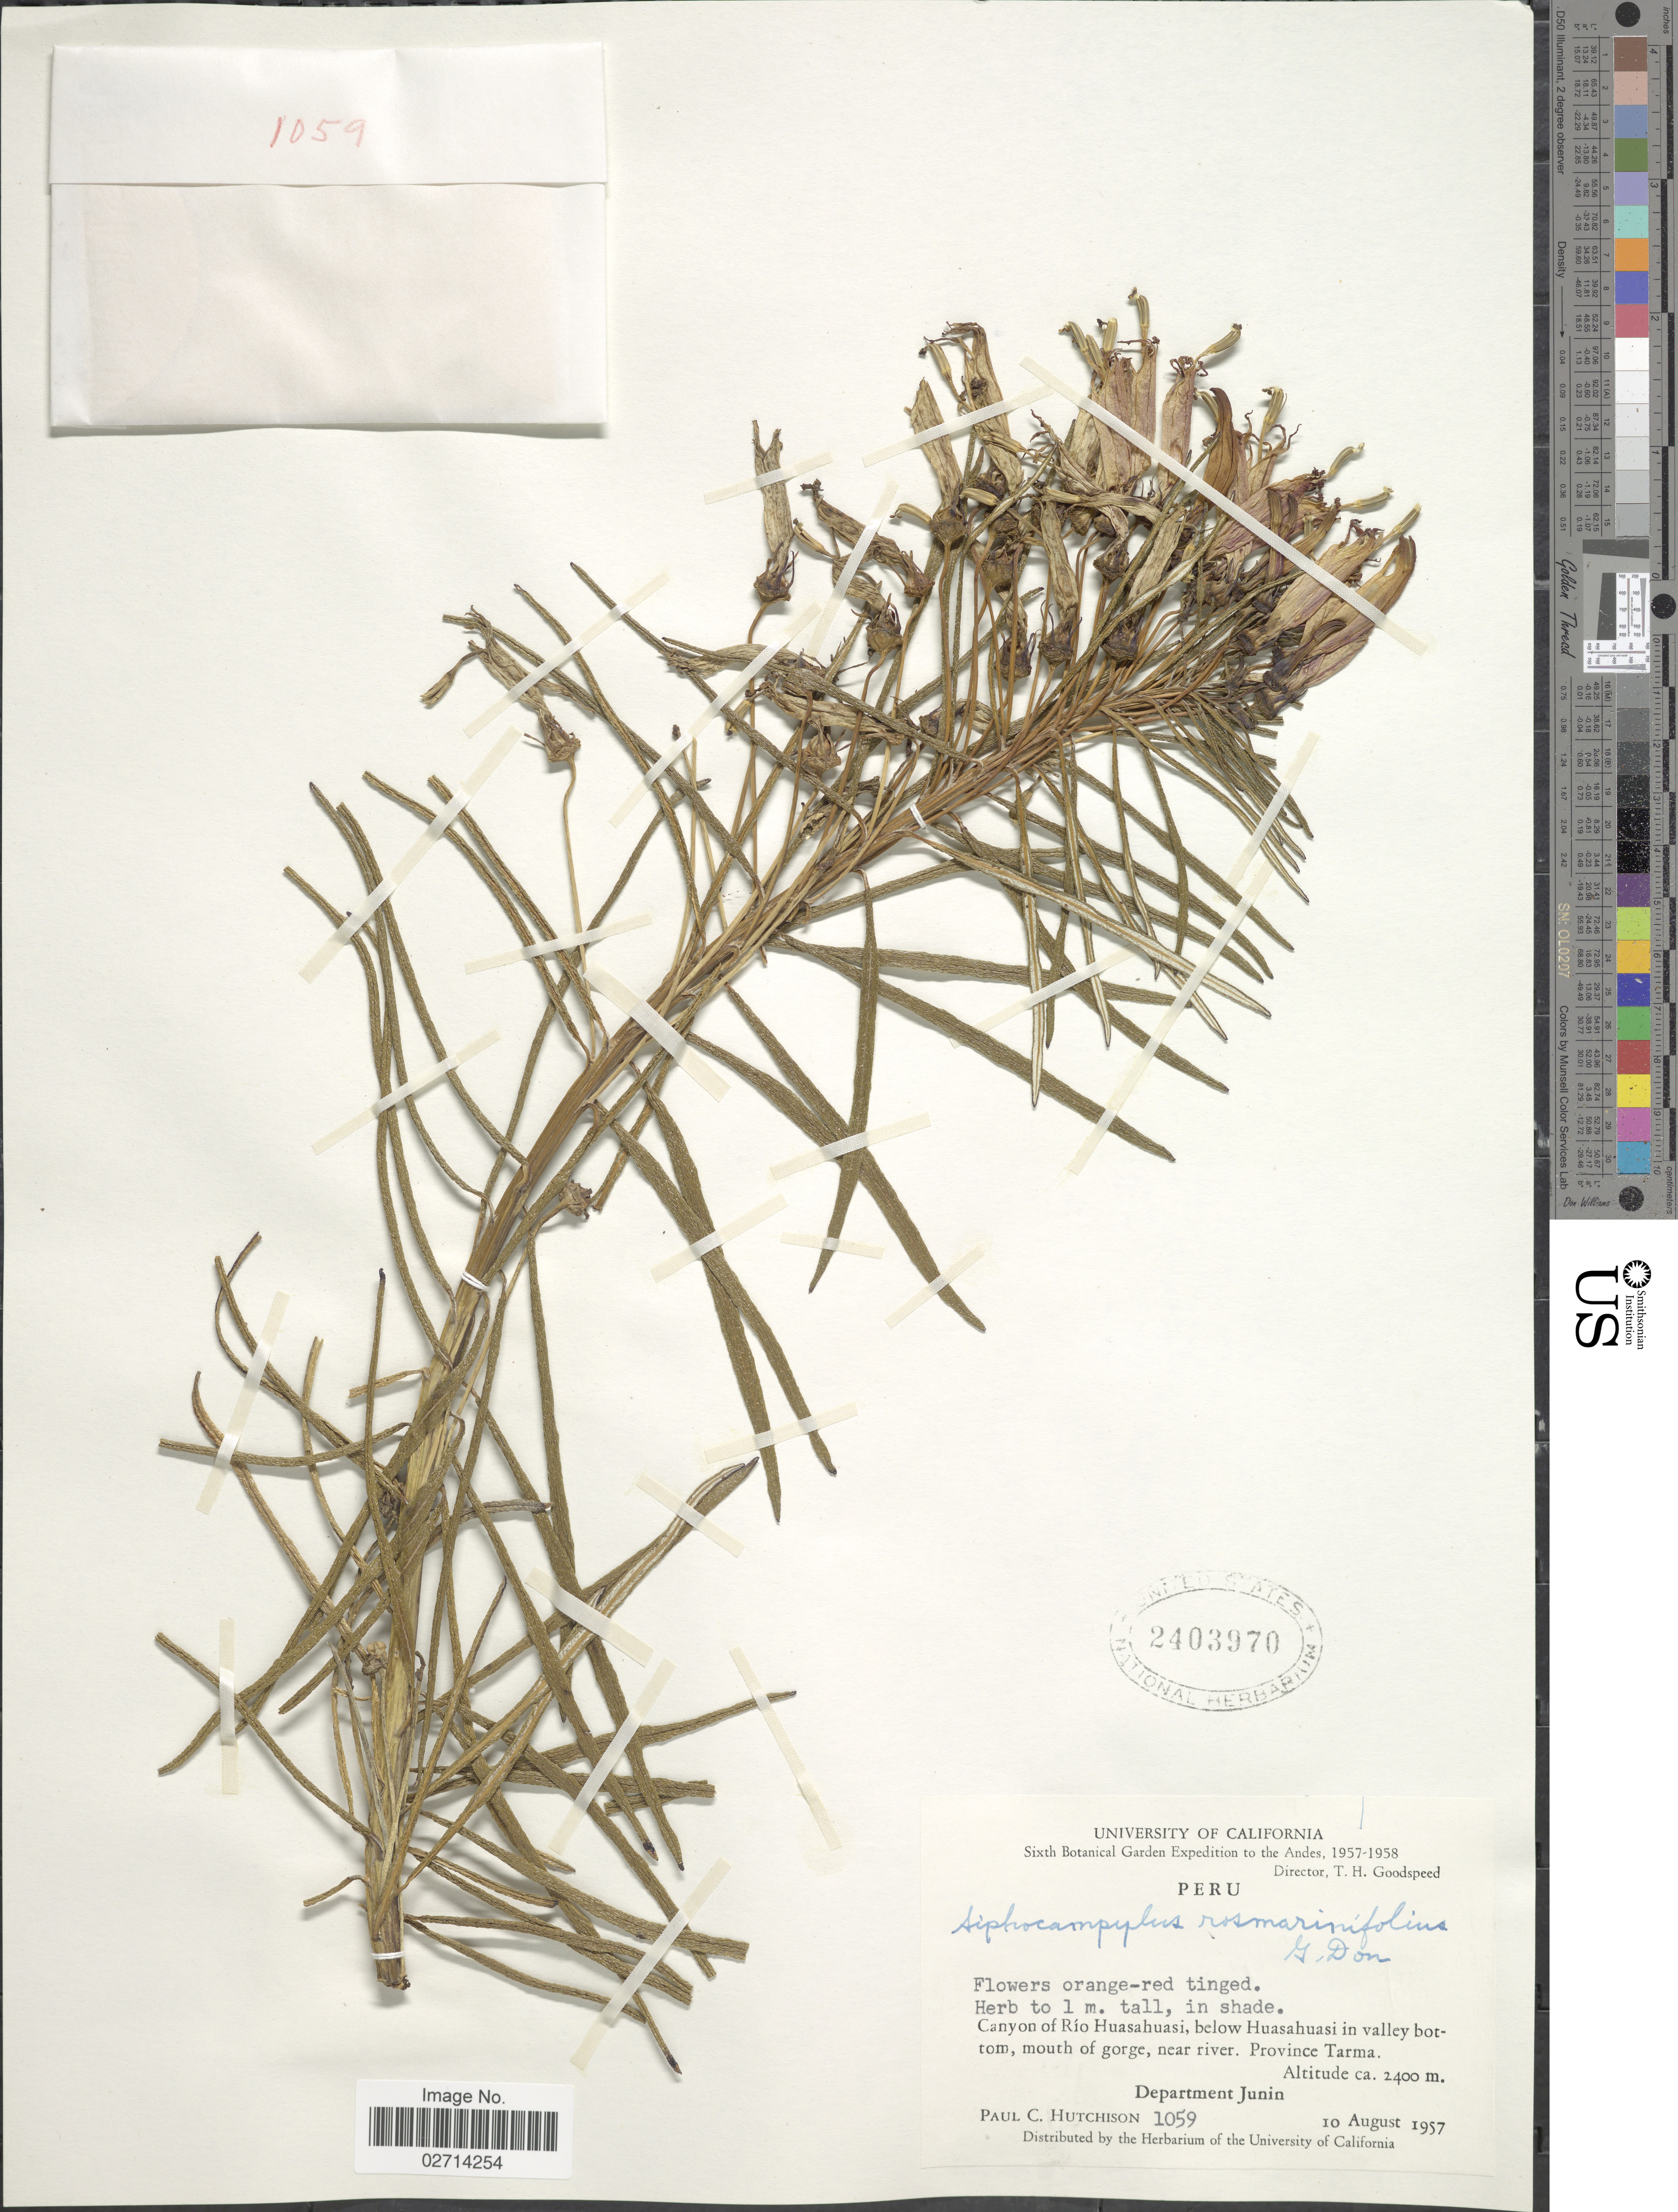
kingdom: Plantae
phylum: Tracheophyta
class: Magnoliopsida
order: Asterales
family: Campanulaceae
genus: Siphocampylus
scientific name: Siphocampylus rosmarinifolius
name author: G. Don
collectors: P. C. Hutchison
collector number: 1059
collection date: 1957-08-10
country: Peru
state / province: Junín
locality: Canyon of Rio Huasahuasi, below Huasahuasi in valley bottom, mouth of gorge, near river.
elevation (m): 2400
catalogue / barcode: US 2403970